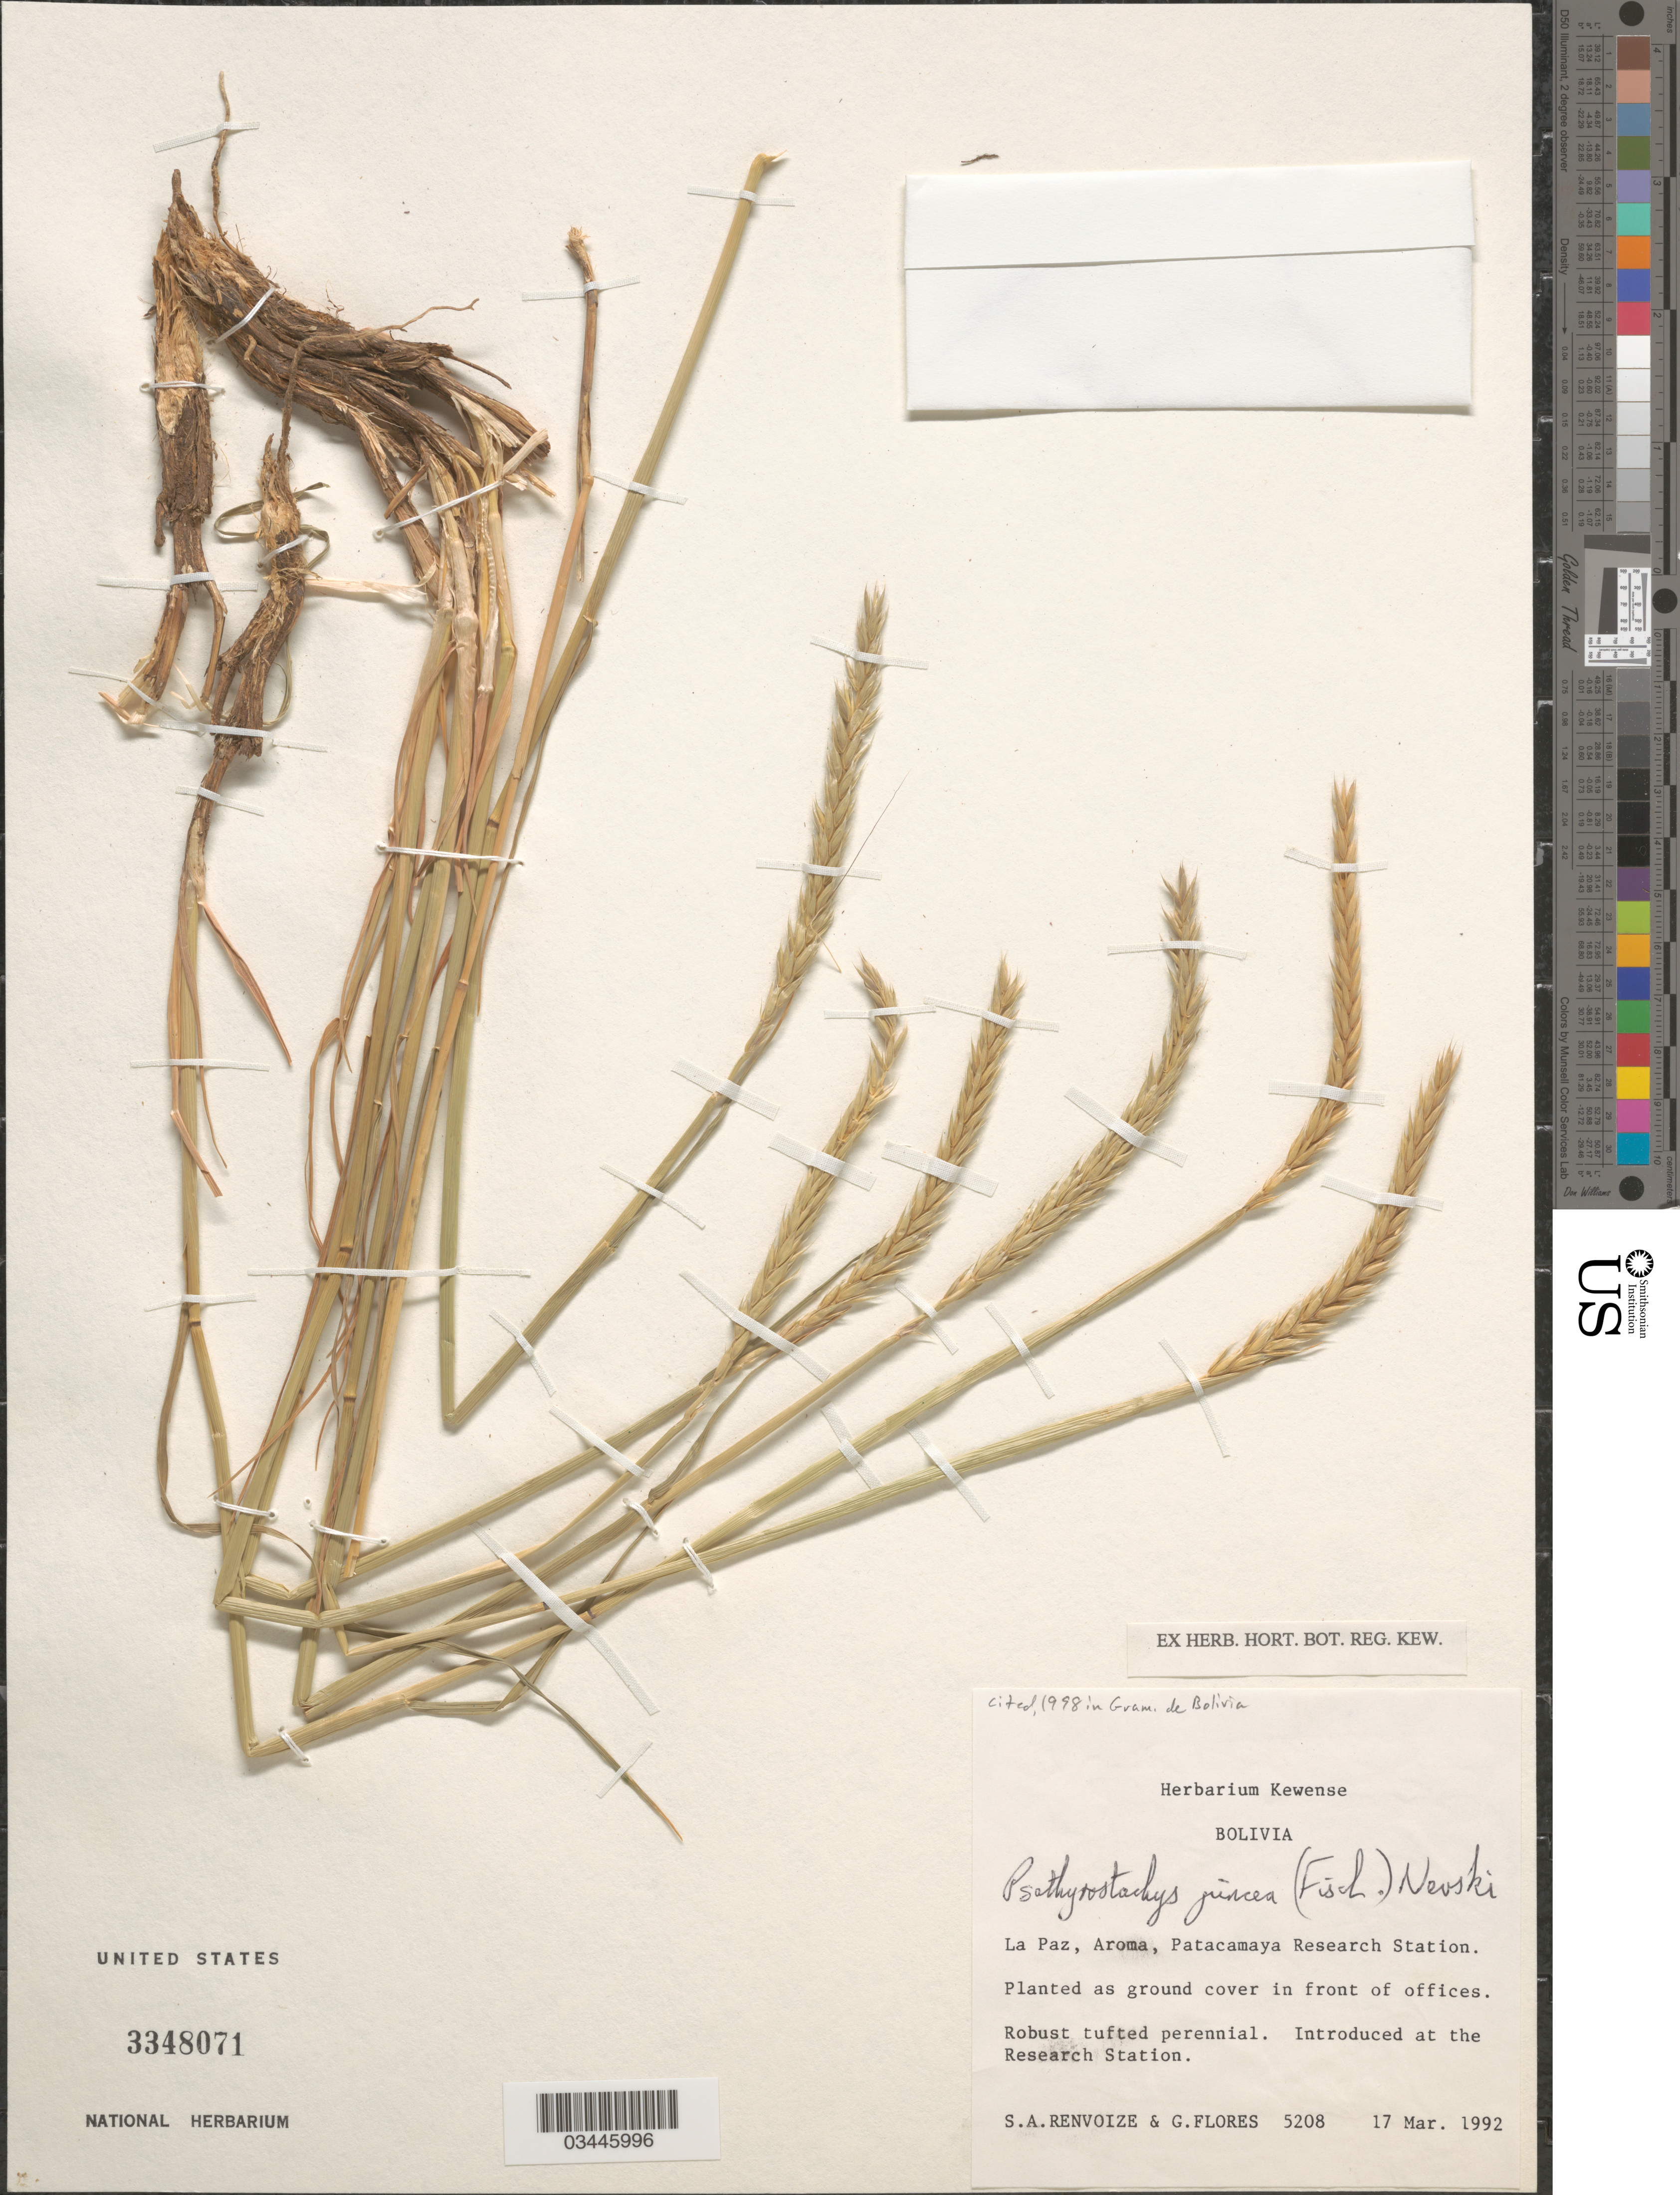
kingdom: Plantae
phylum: Tracheophyta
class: Liliopsida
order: Poales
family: Poaceae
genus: Psathyrostachys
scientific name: Psathyrostachys juncea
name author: (Fisch.) Nevki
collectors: S. A. Renvoize & G. Flores F.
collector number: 5208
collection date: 1992-03-17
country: Bolivia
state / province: La Paz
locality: Aroma, Patacamaya Research Station.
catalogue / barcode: US 3348071